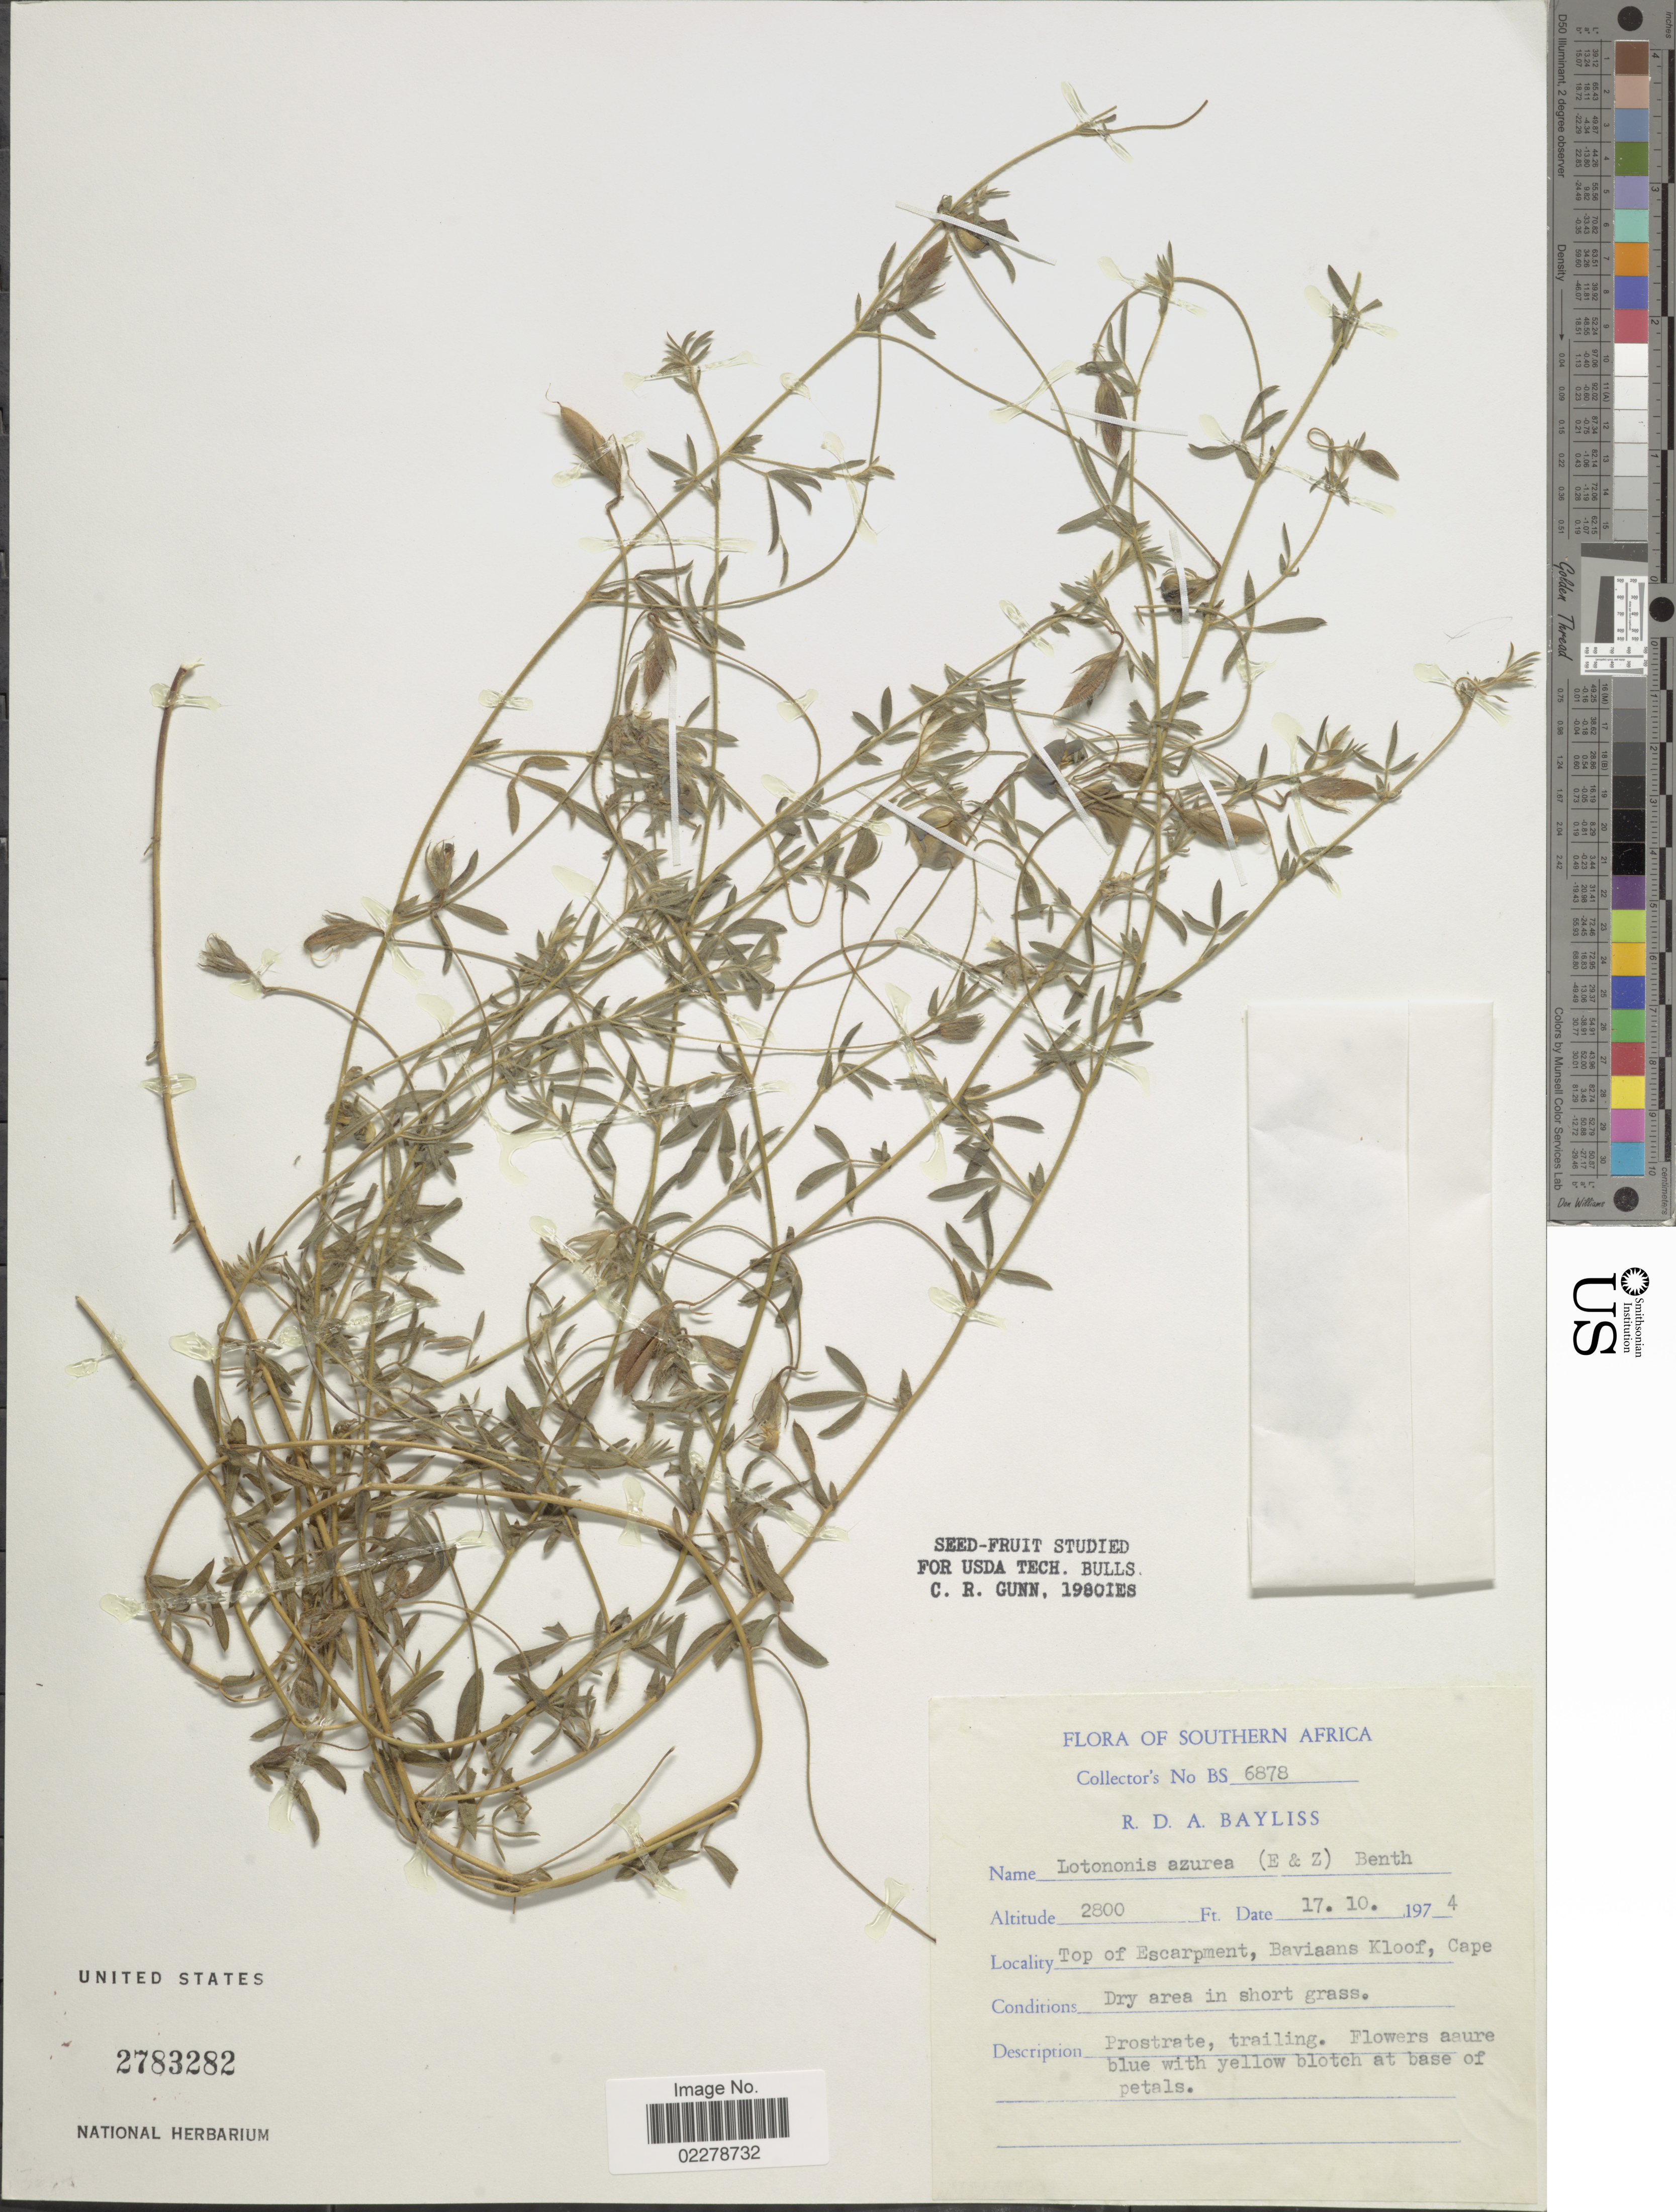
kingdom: Plantae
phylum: Tracheophyta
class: Magnoliopsida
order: Fabales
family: Fabaceae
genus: Lotononis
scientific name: Lotononis azurea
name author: (Eckl. & Zeyh.) Benth.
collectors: R. Bayliss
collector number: BS6878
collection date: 1974-10-17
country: South Africa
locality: Southern Africa. Top of escarpment, Baviaans Kloof, Cape.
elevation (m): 853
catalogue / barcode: US 2783282